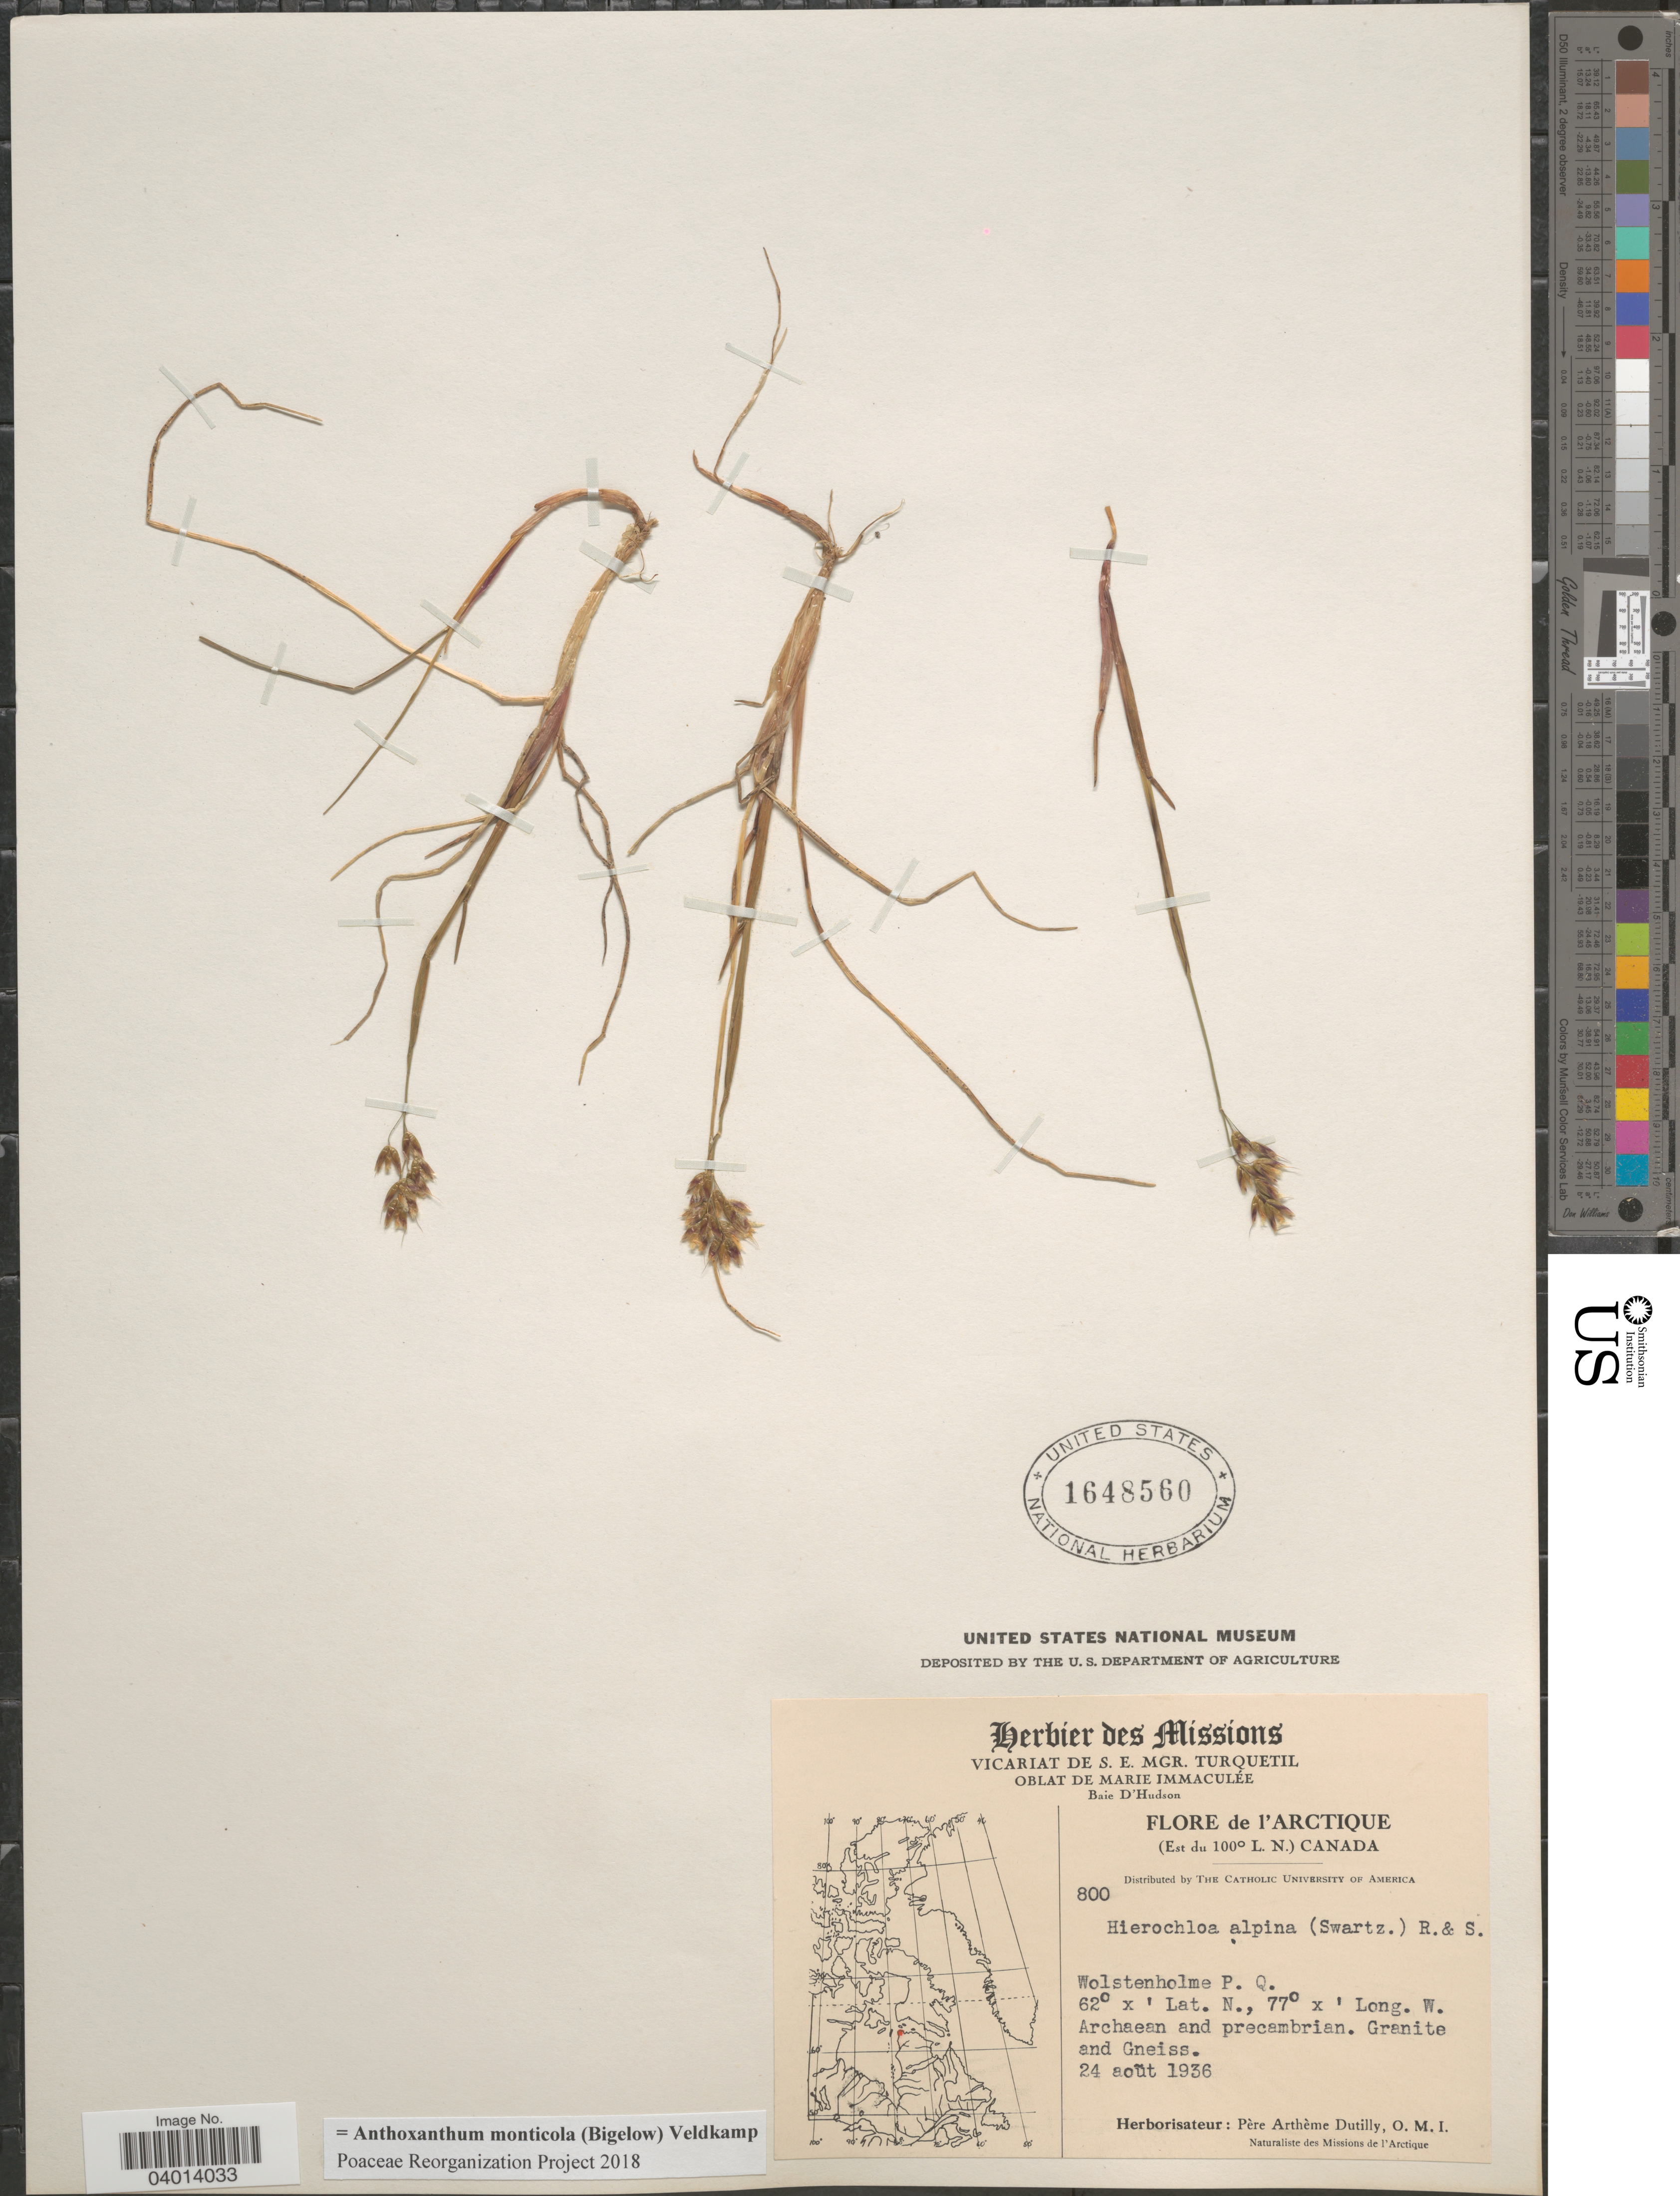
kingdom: Plantae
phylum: Tracheophyta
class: Liliopsida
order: Poales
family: Poaceae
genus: Anthoxanthum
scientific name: Anthoxanthum monticola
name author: (Bigelow) Veldkamp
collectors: P. Dutilly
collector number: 800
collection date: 1936-08-24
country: Canada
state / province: Quebec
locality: L'Arctique. Wolstenholme P. Q.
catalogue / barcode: US 1648560